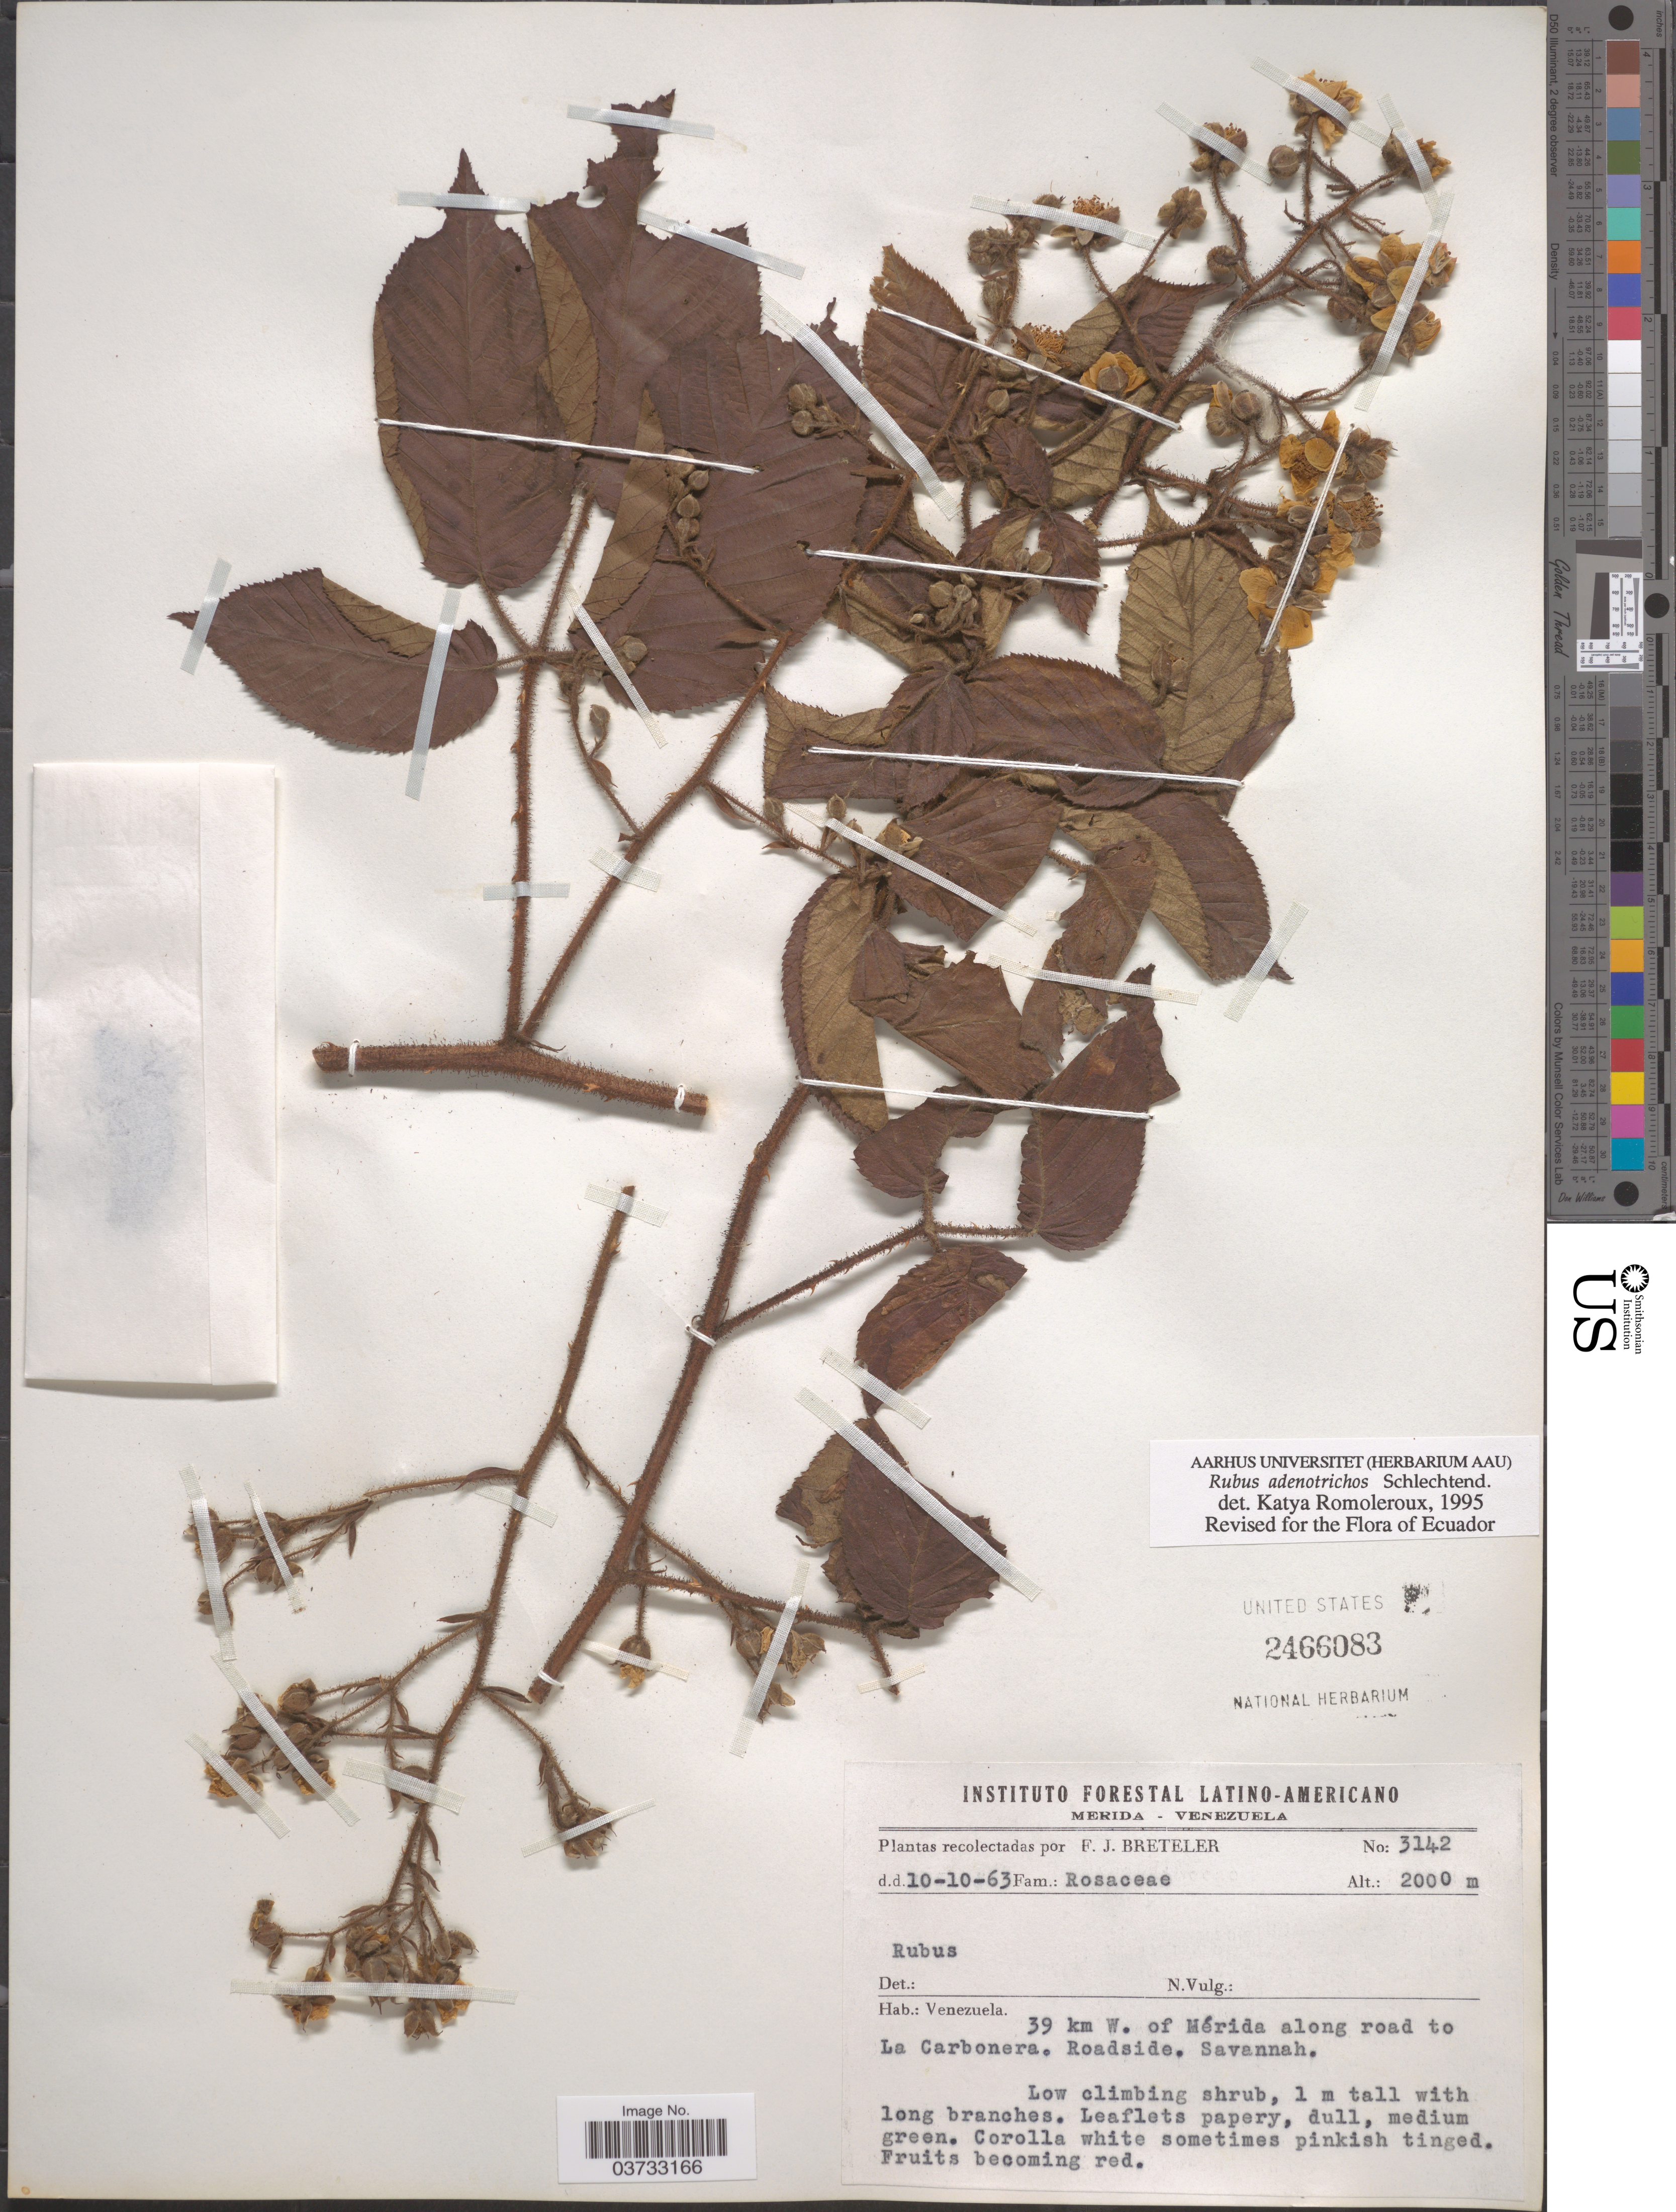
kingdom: Plantae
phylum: Tracheophyta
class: Magnoliopsida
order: Rosales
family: Rosaceae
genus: Rubus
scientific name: Rubus adenotrichos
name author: Schltdl.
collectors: F. J. Breteler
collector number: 3142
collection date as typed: Transcribed d/m/y: 10/10/63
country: Venezuela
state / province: Merida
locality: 39 km W. of Mérida along road to La Carbonera.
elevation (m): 2000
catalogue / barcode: US 2466083